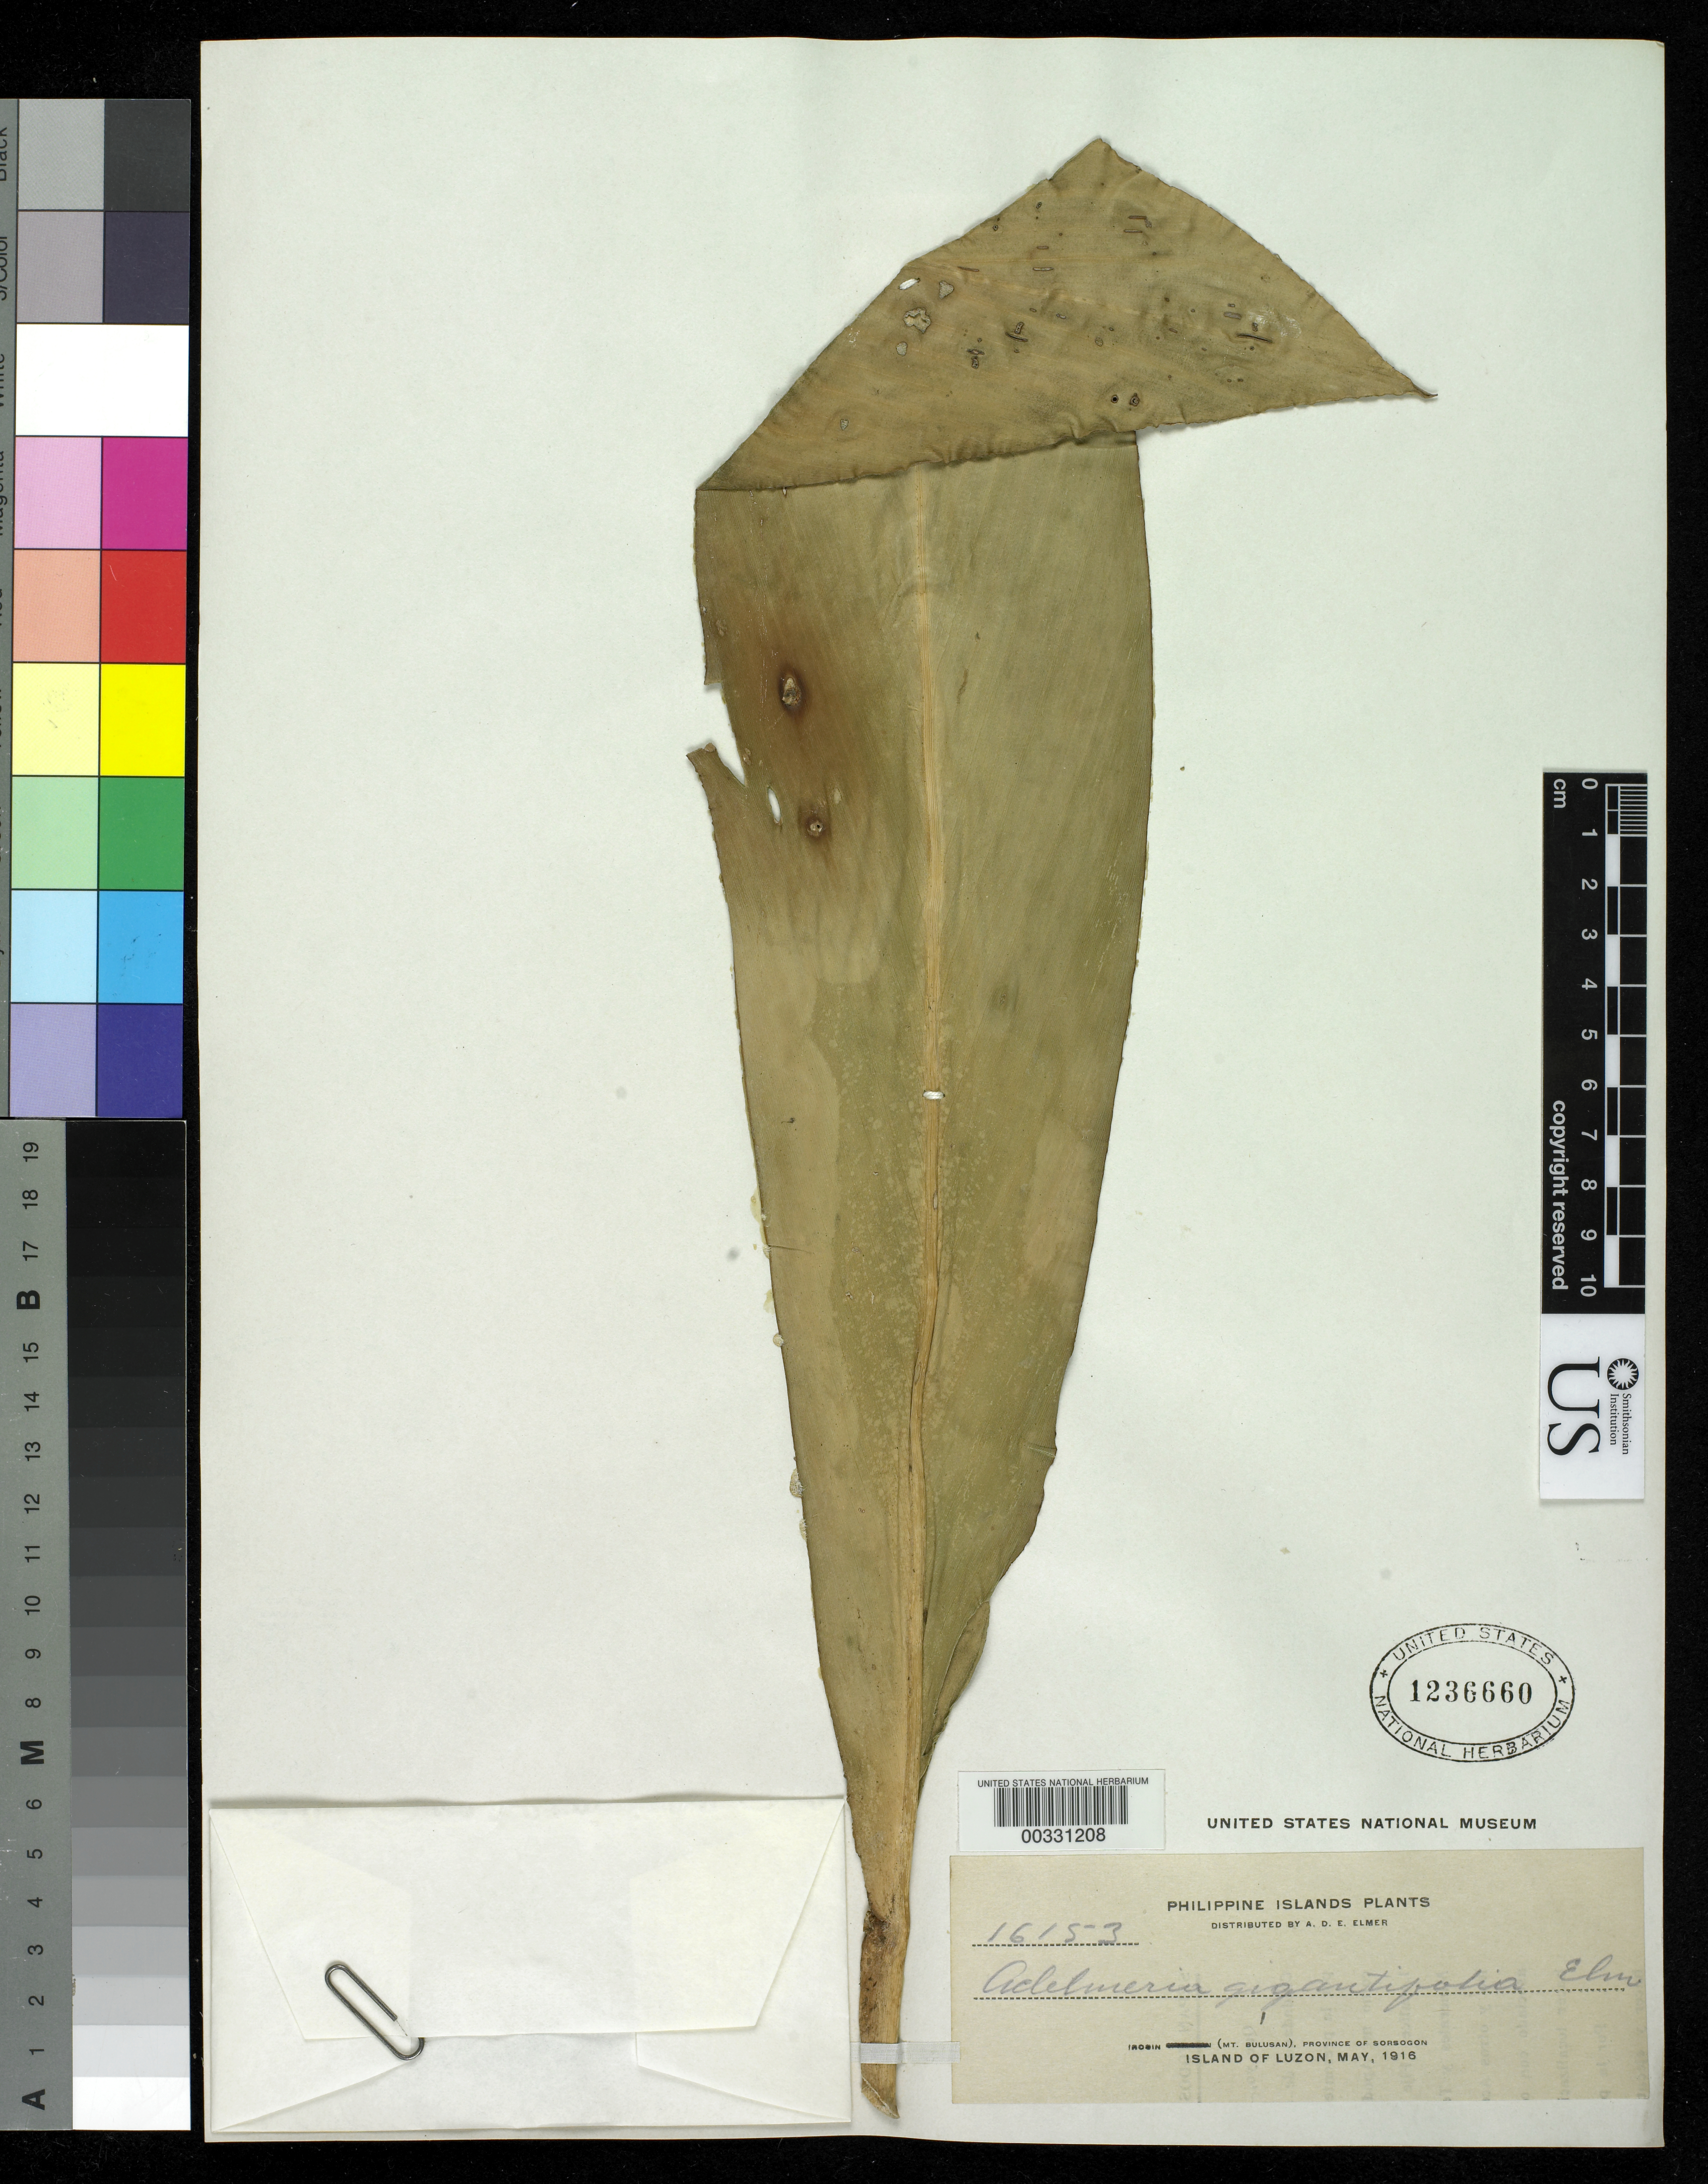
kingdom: Plantae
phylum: Tracheophyta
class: Liliopsida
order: Zingiberales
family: Zingiberaceae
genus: Adelmeria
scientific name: Adelmeria gigantifolia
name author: (Elmer) Elmer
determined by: Docot, Rudolph Valentino A.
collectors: A. D. E. Elmer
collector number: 16153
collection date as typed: May 1916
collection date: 1916-05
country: Philippines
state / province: Bicol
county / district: Sorsogon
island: Luzon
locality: Gorge of Rio São Bartolomeu, immediately E of Barragem Paranoá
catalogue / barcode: US 1236660